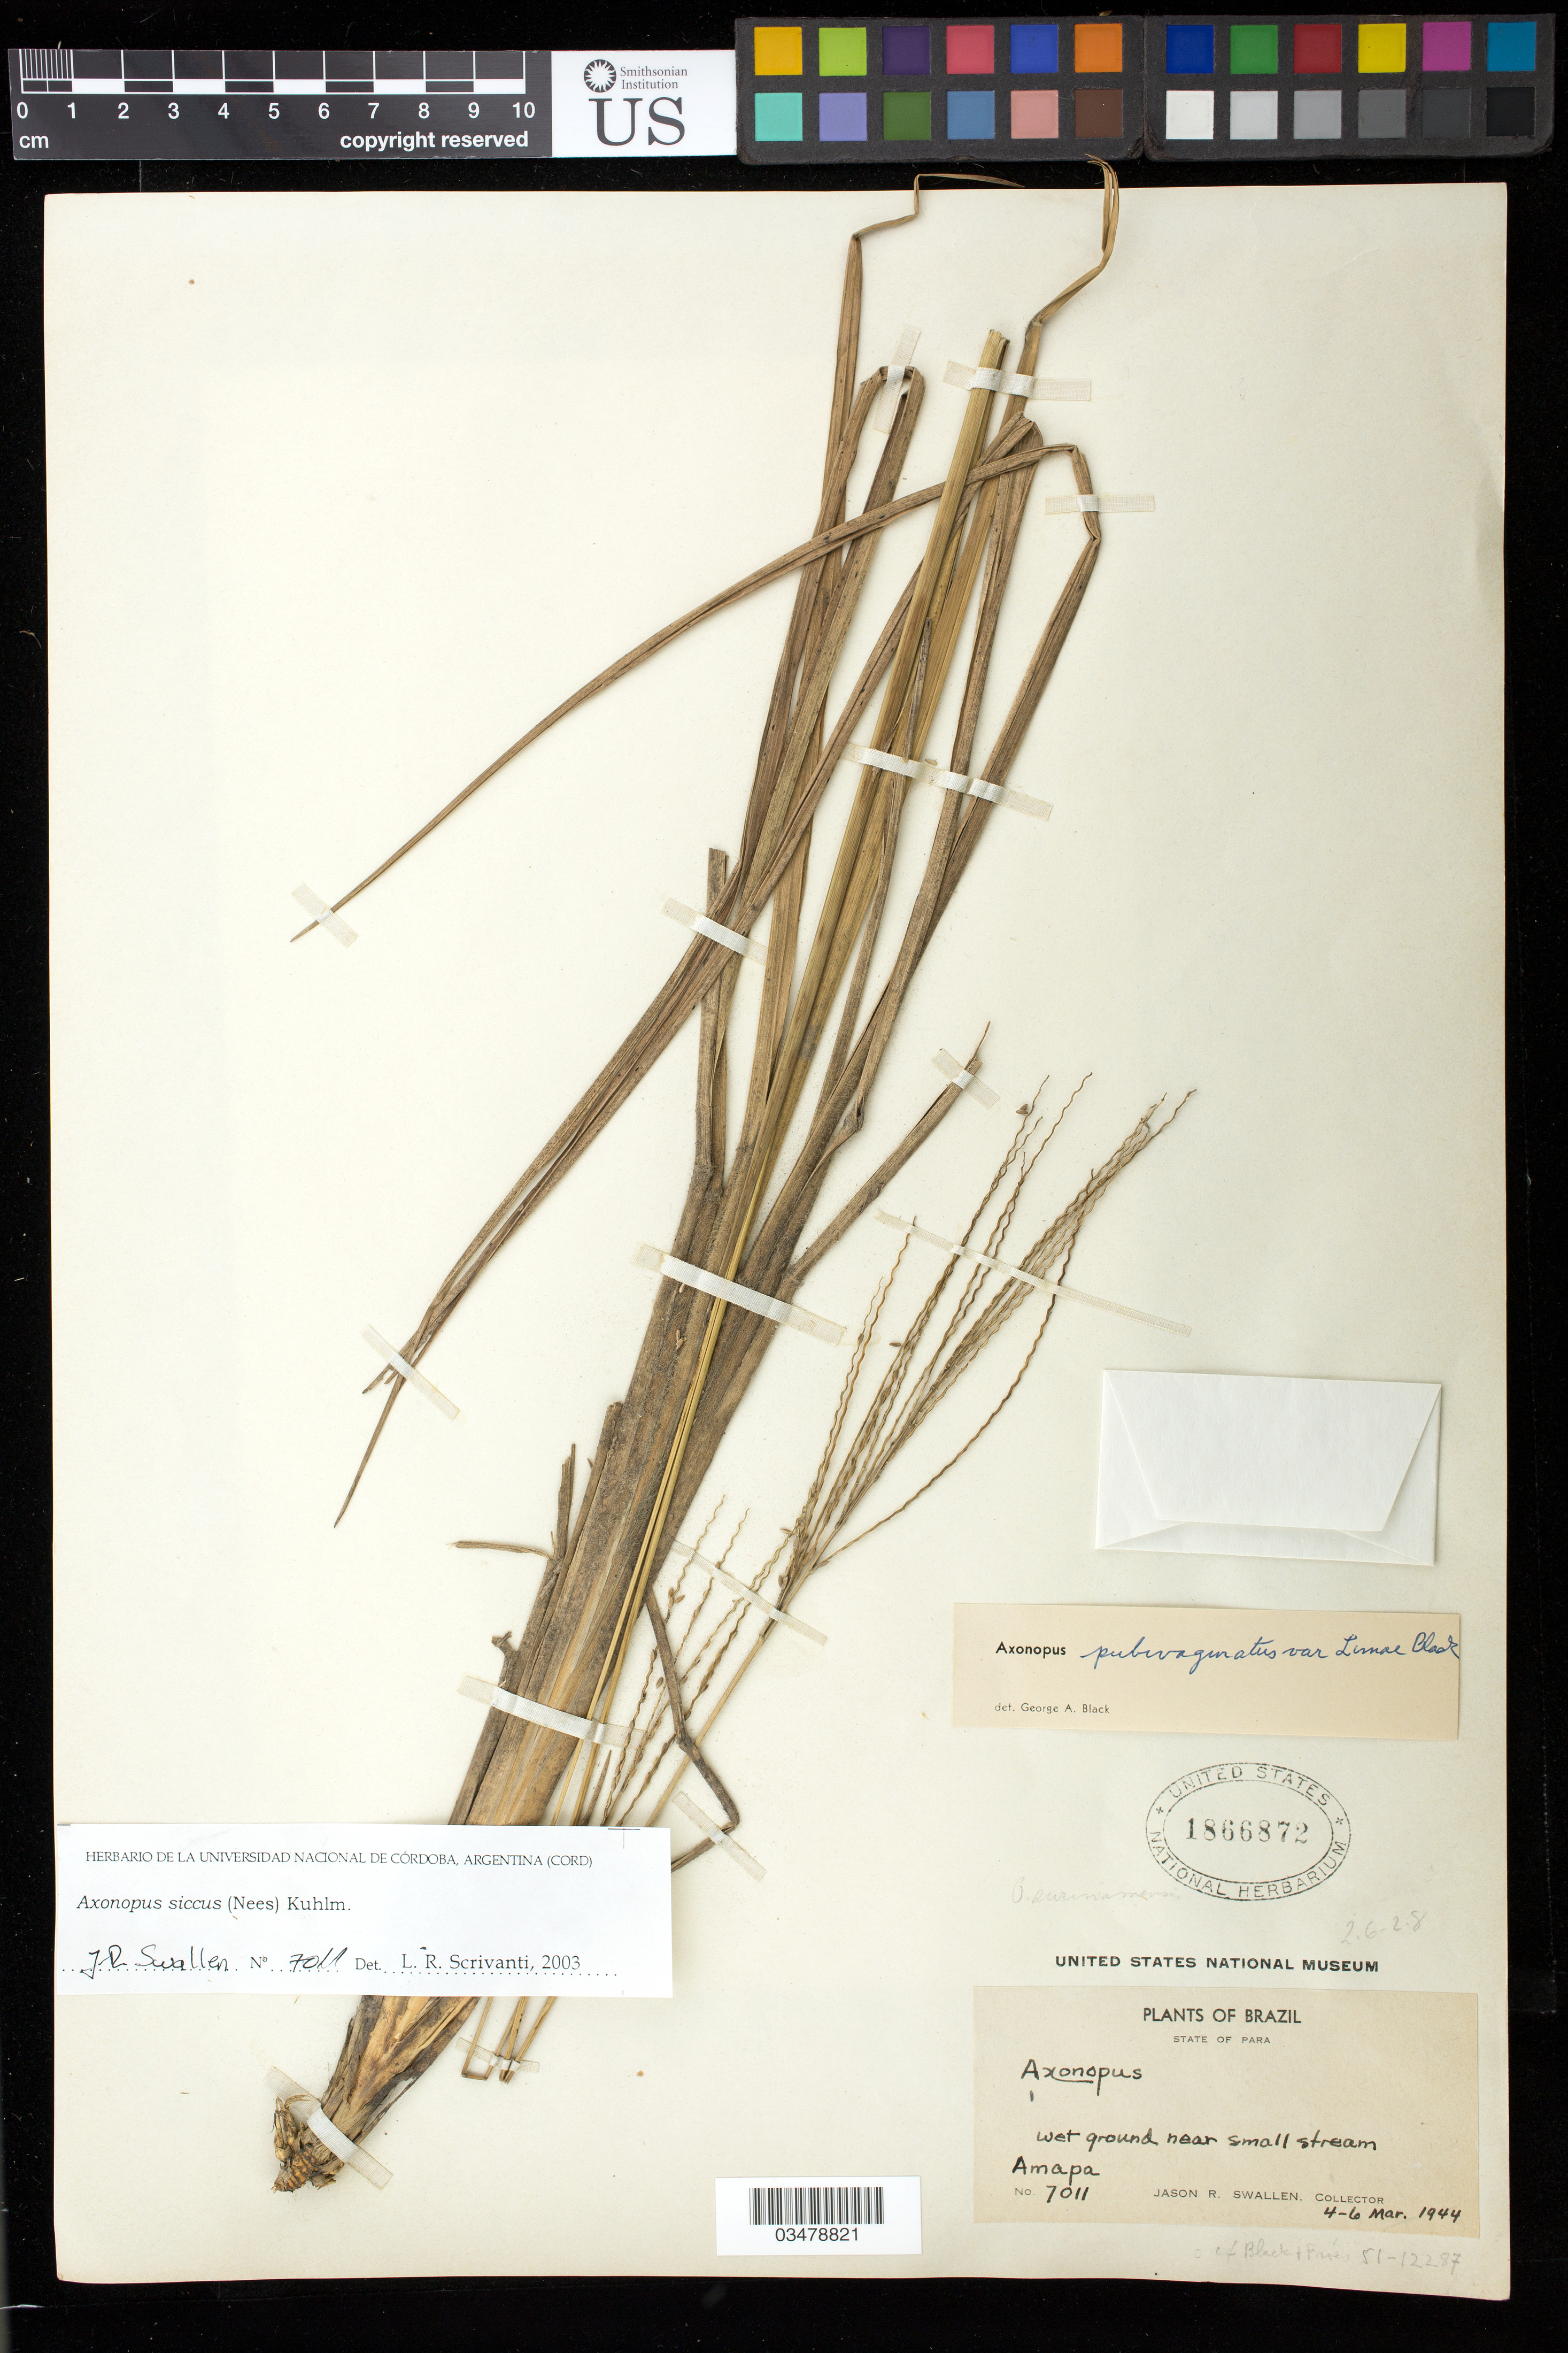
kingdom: Plantae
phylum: Tracheophyta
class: Liliopsida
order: Poales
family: Poaceae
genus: Axonopus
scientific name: Axonopus siccus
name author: (Nees) Kuhlm.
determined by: Scrivanti, L. R.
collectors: J. R. Swallen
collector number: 7011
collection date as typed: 04 Mar 1944 to 06 Mar 1944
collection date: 1944-03-04/1944-03-06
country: Brazil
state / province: Pará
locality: Amapa.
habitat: Wet ground near small stream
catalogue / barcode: US 1866872